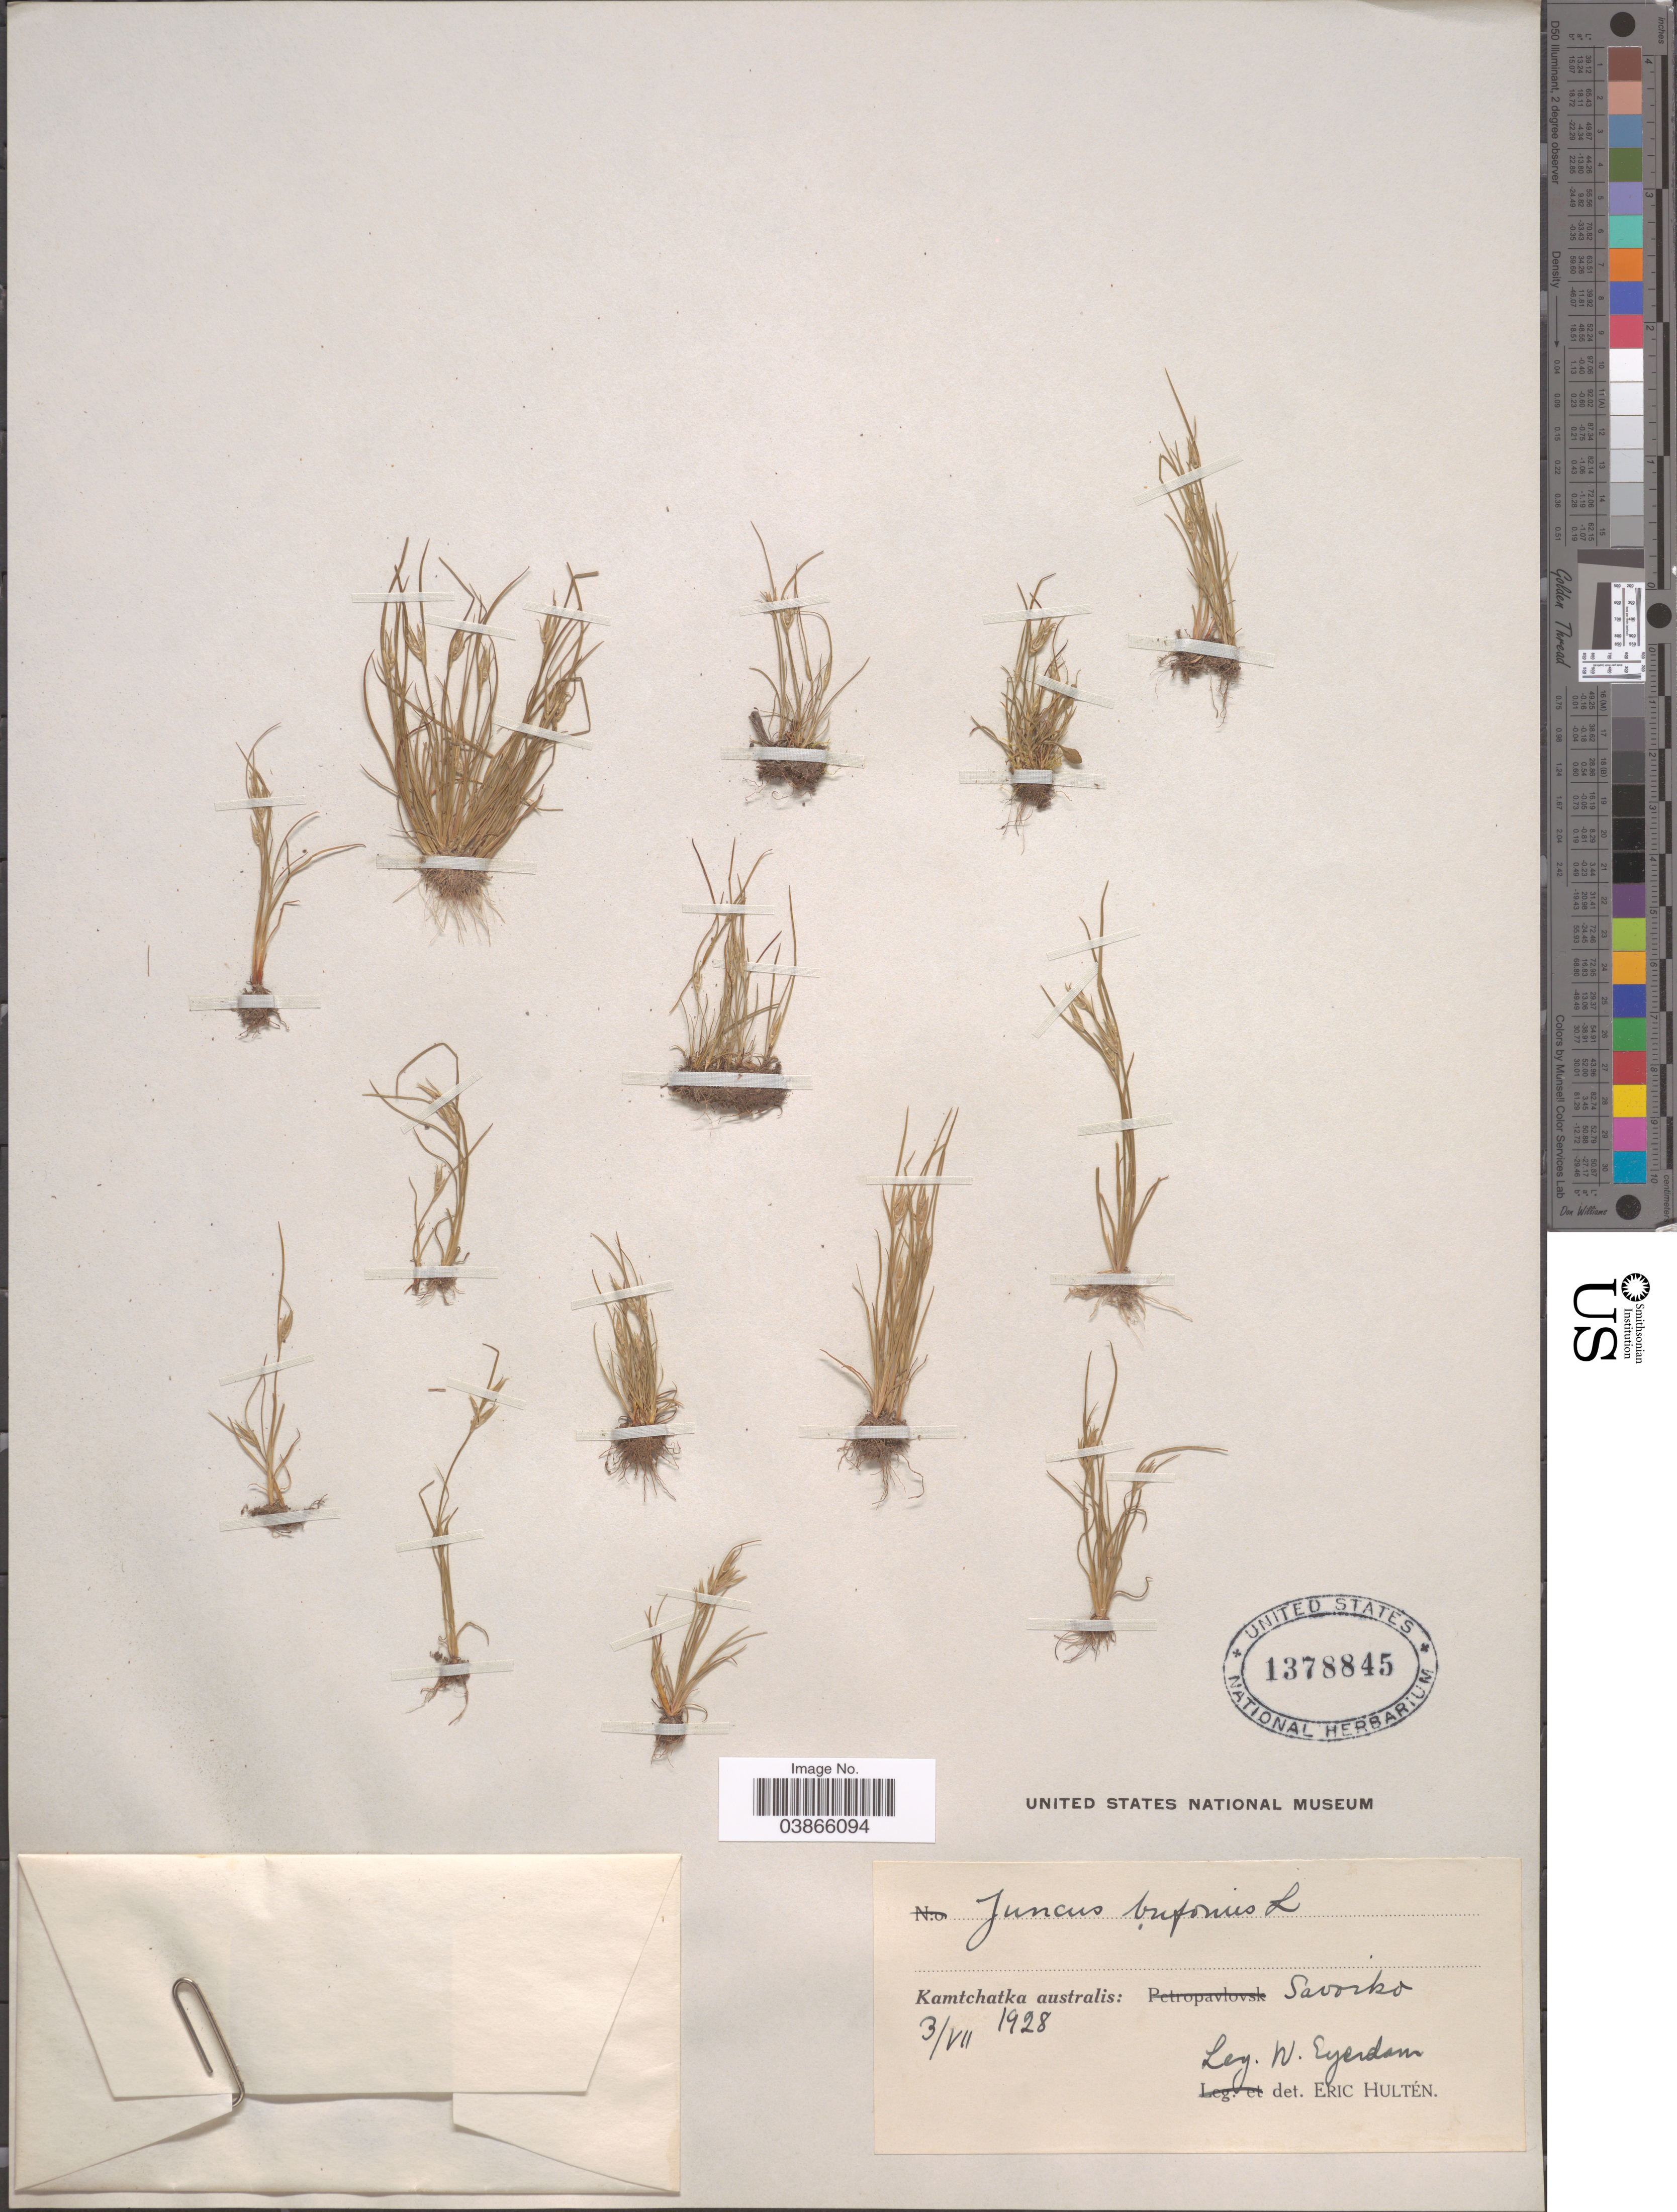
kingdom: Plantae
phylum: Tracheophyta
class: Liliopsida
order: Poales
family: Juncaceae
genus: Juncus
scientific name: Juncus bufonius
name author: L.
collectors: W. J. Eyerdam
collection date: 1928-07-03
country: Russian Federation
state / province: Kamchatka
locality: Kamtchatka australis: Savorko.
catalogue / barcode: US 1378845